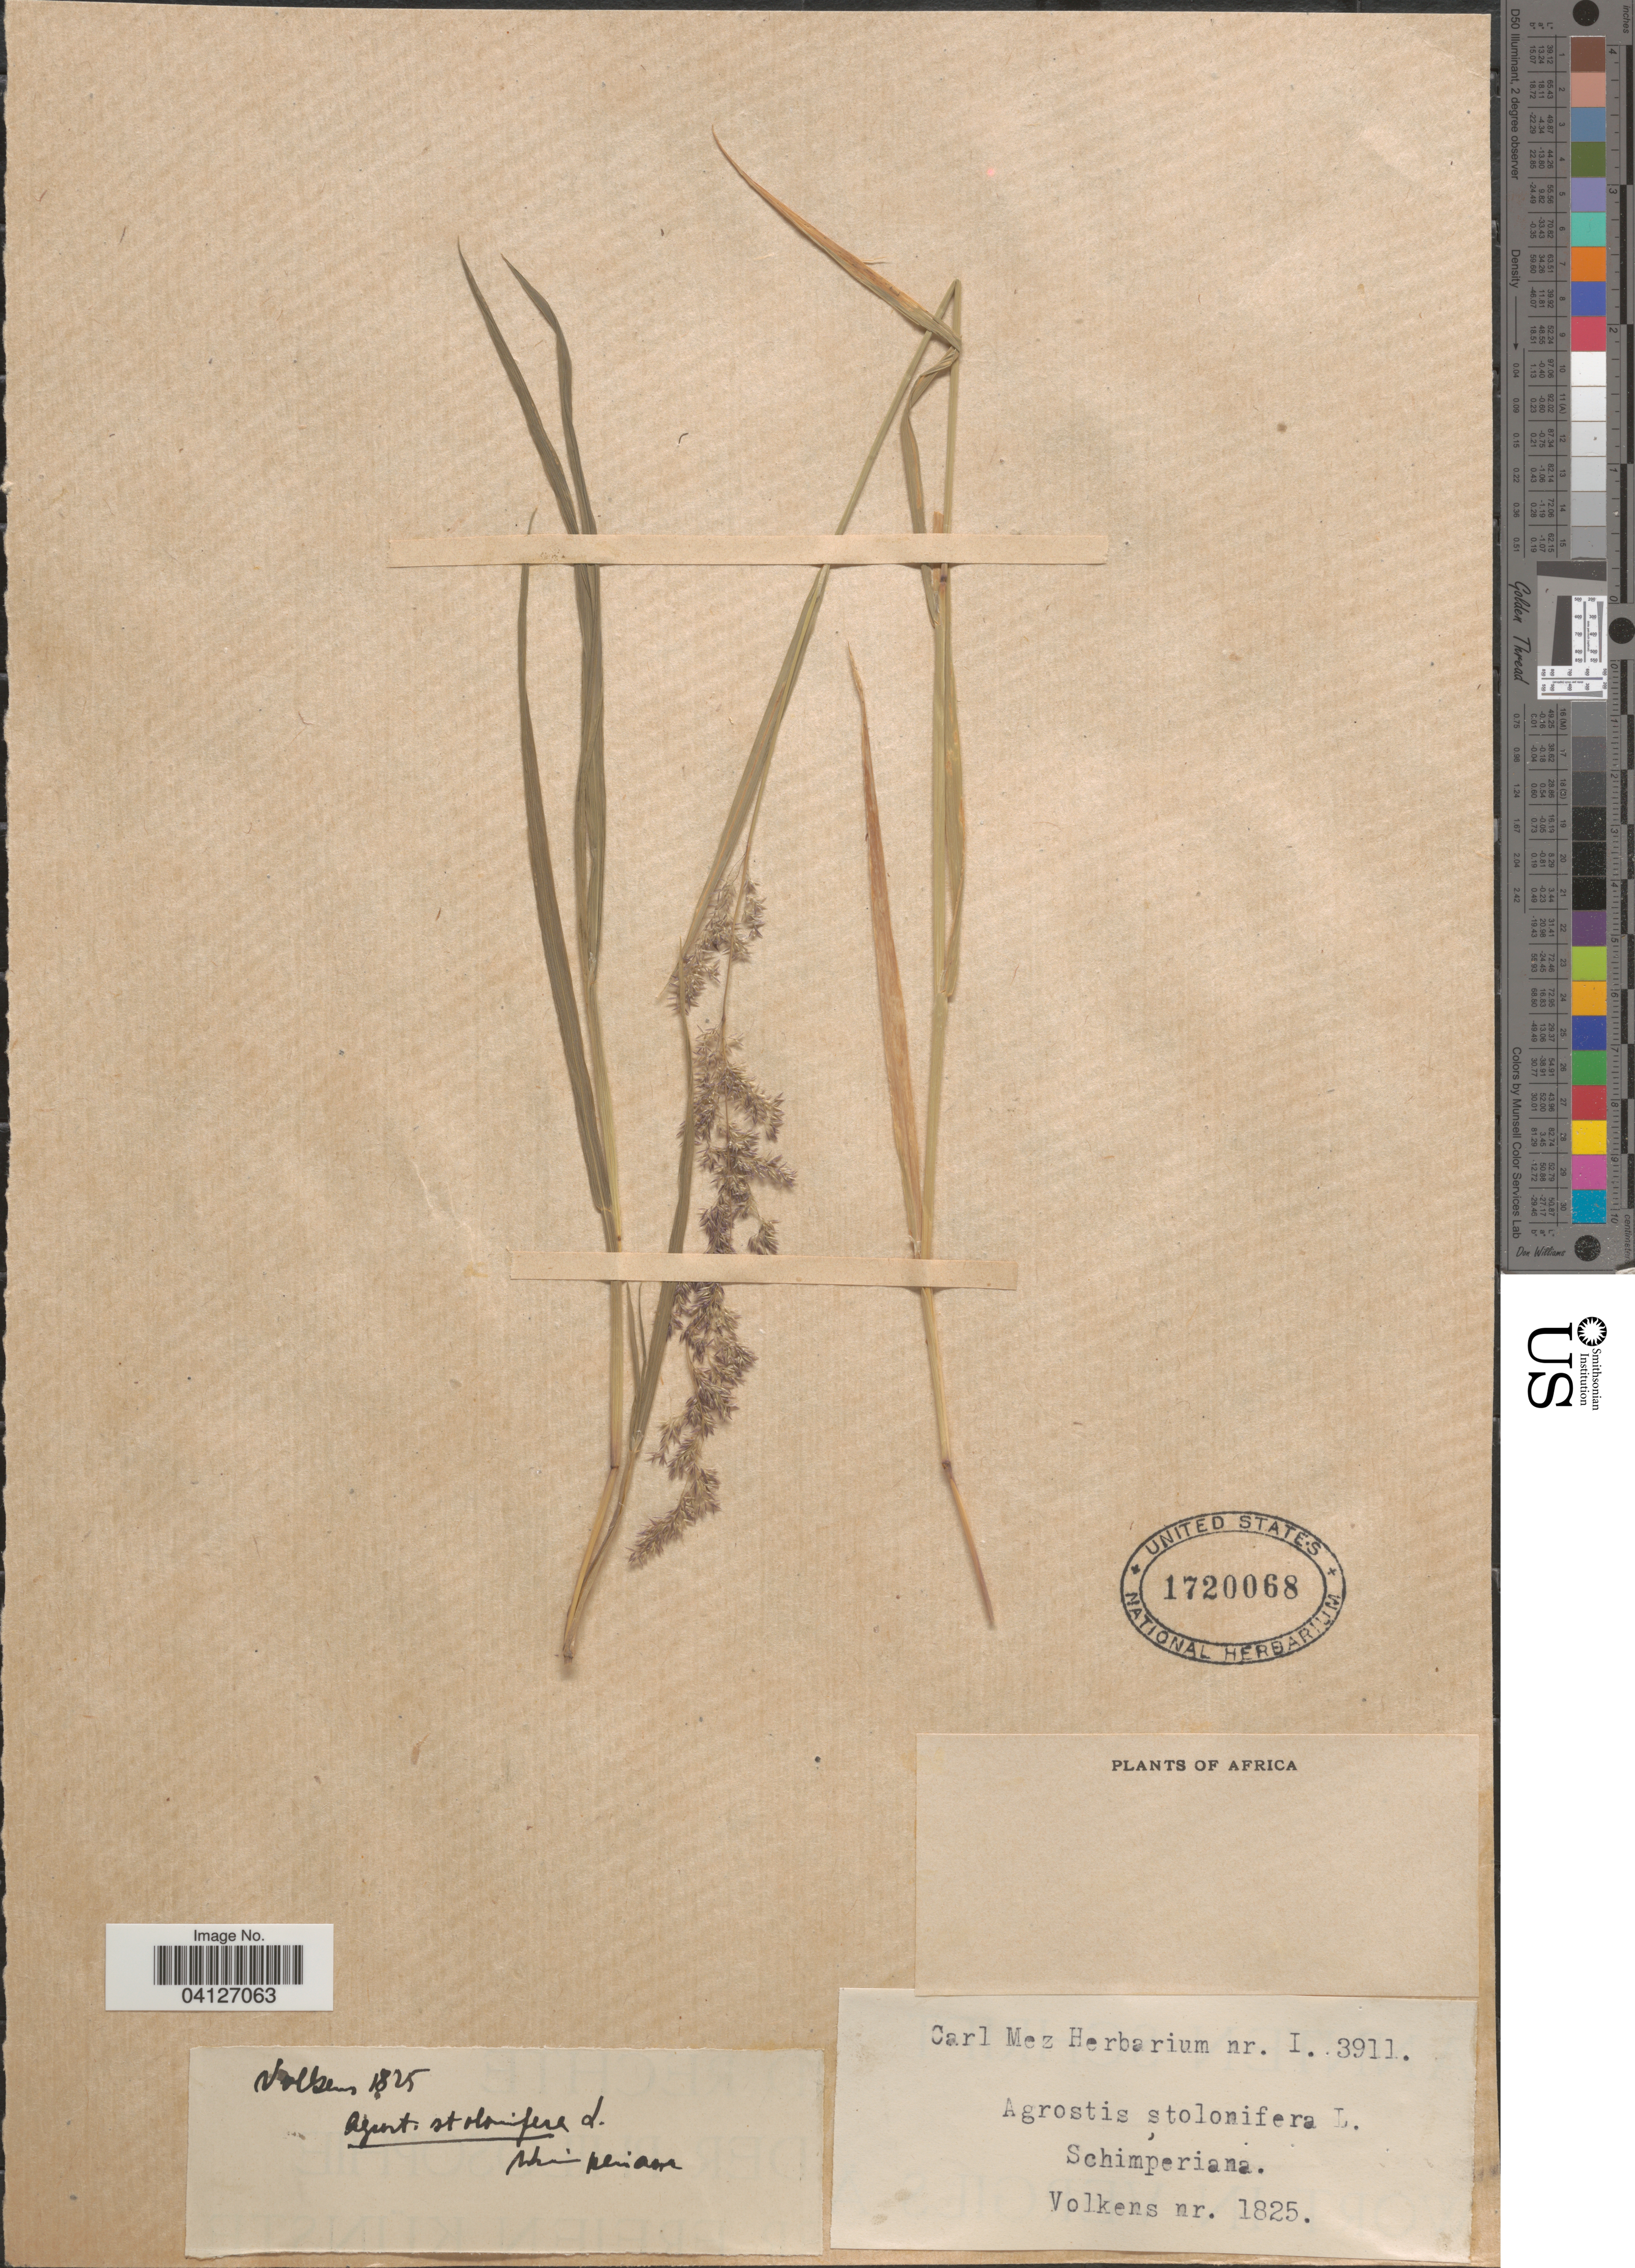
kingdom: Plantae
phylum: Tracheophyta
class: Liliopsida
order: Poales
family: Poaceae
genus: Agrostis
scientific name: Agrostis stolonifera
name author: L.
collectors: Volkens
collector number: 1825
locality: Africa.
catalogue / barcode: US 1720068